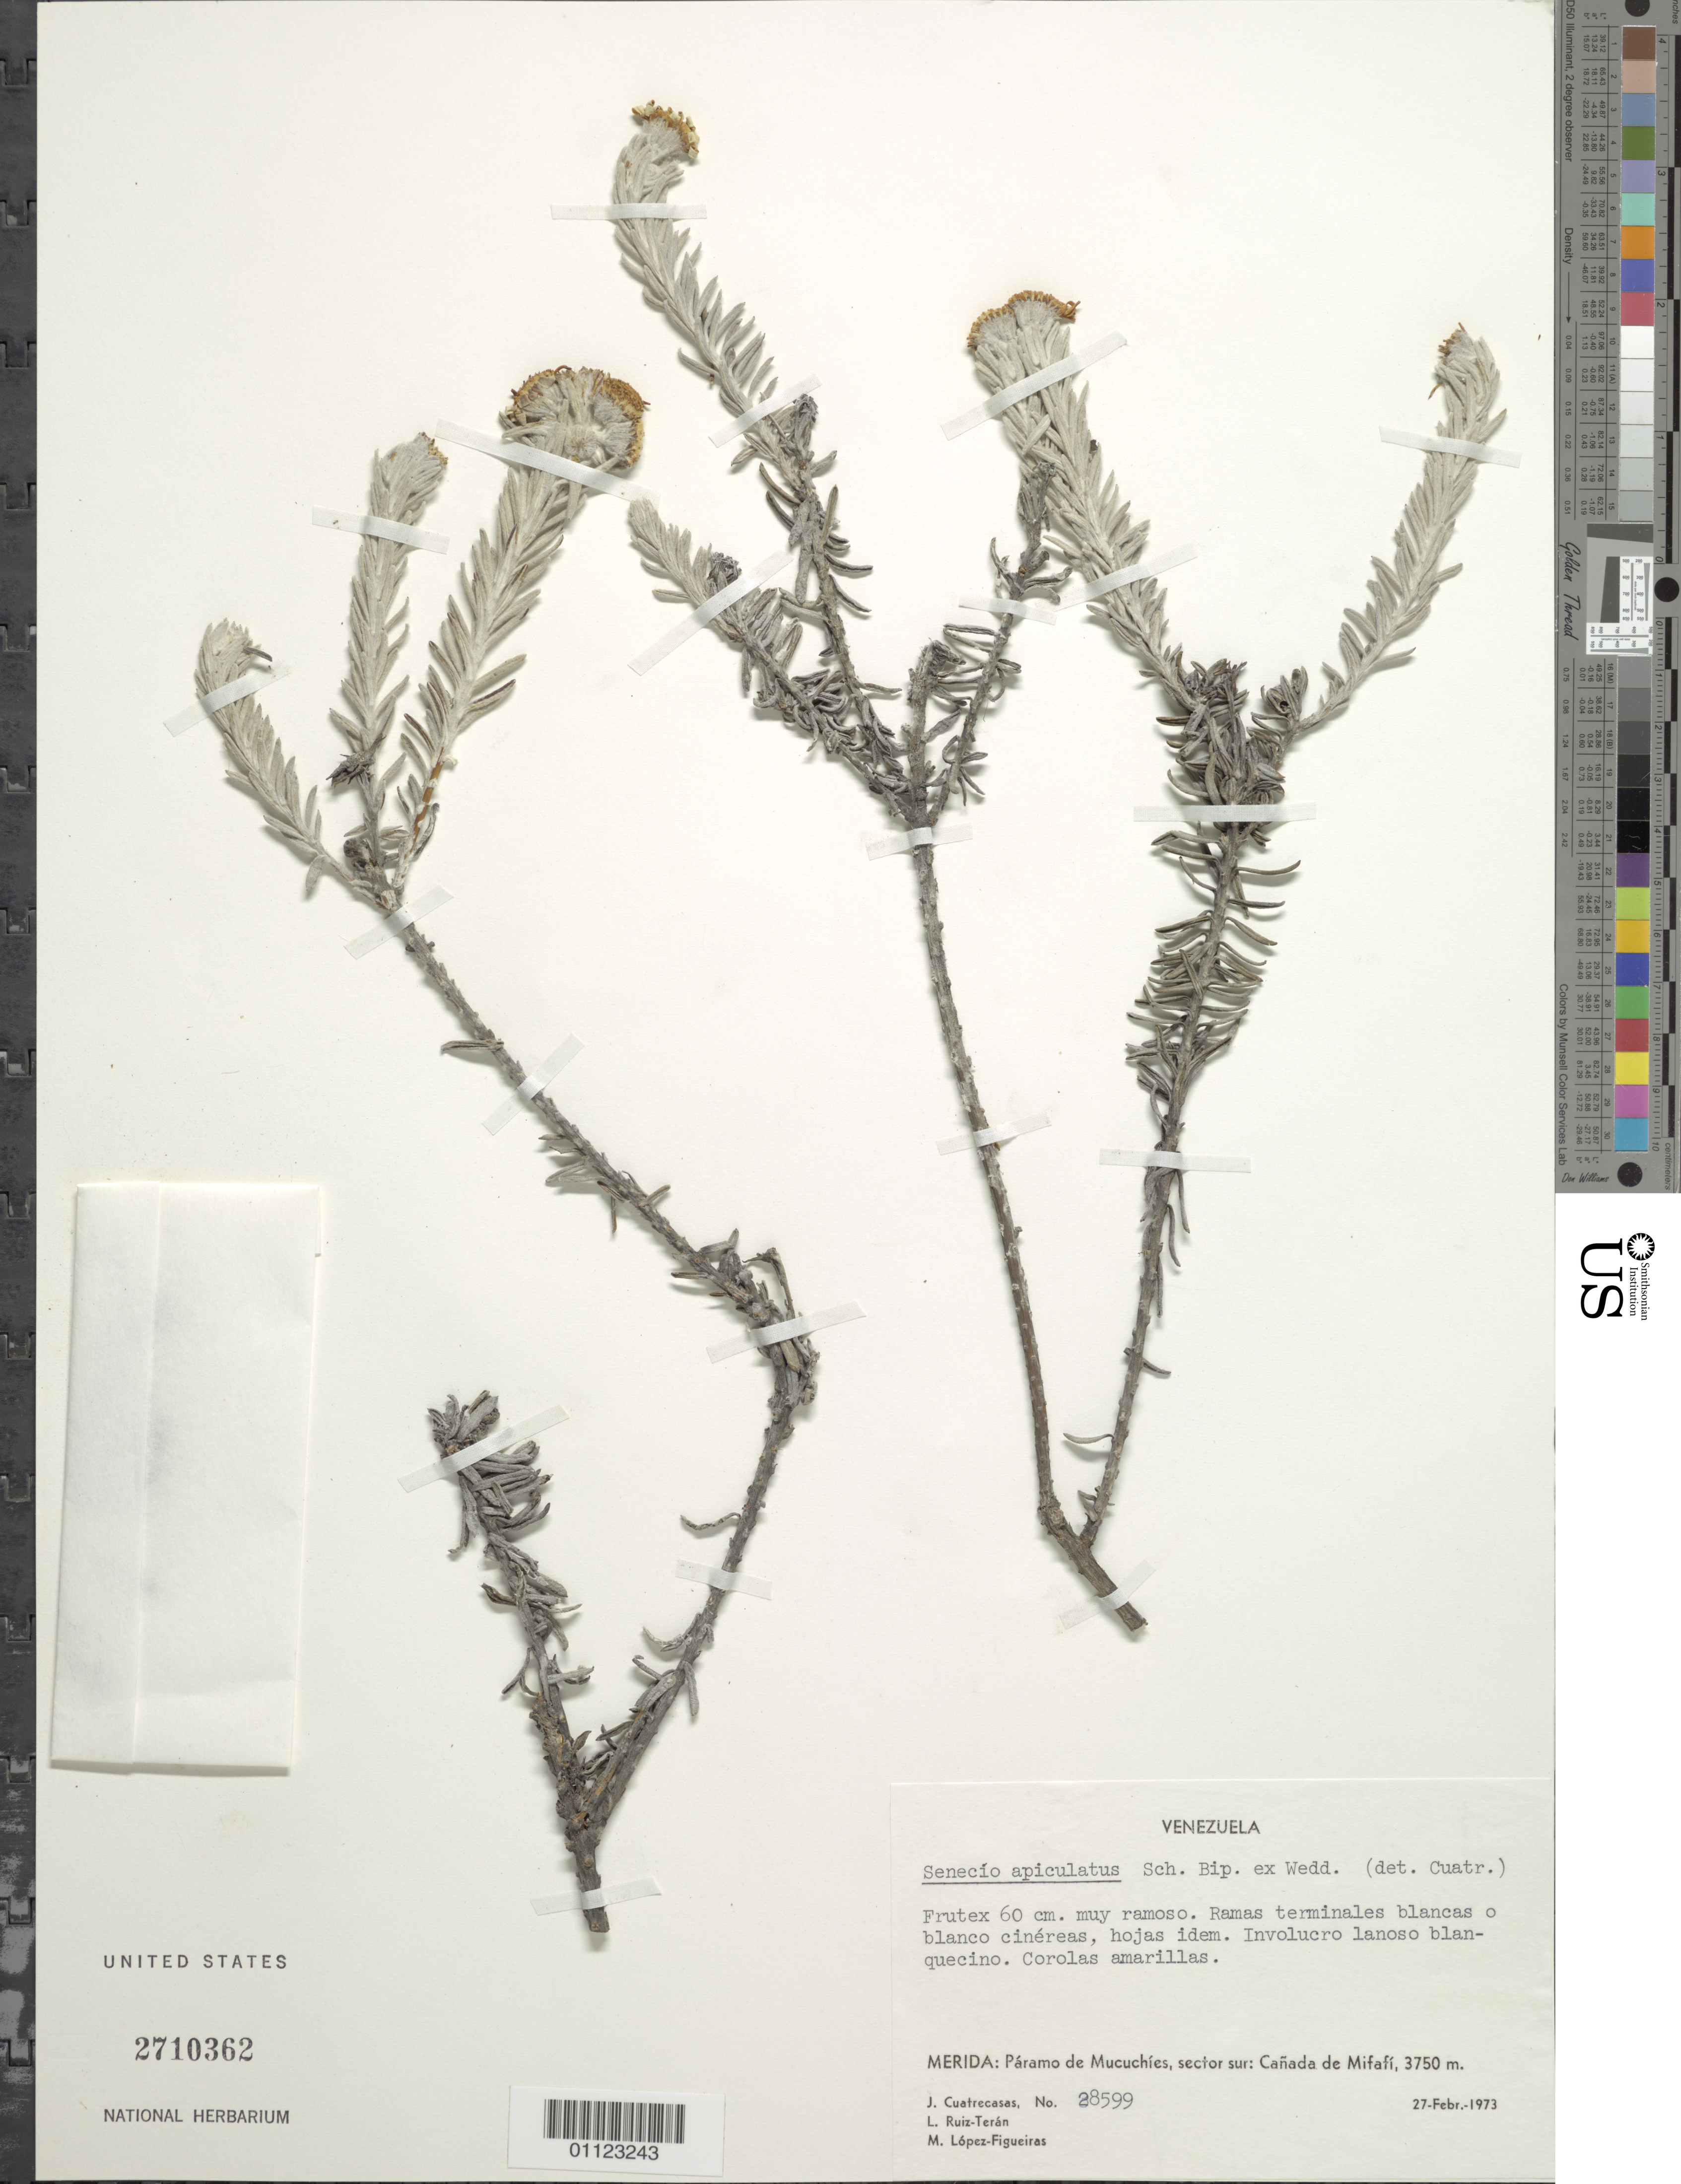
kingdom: Plantae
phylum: Tracheophyta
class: Magnoliopsida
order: Asterales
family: Asteraceae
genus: Pentacalia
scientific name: Pentacalia apiculata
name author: (Sch. Bip. ex Wedd.) Cuatrec.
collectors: J. Cuatrecasas, L. E. Ruíz-Terán & M. López Figueiras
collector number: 28599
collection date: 1973-02-27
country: Venezuela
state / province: Mérida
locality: Páramo de Mucuchíes, secotr sur: Cañada de Mifafí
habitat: Páramo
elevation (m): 3750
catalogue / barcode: US 2710362